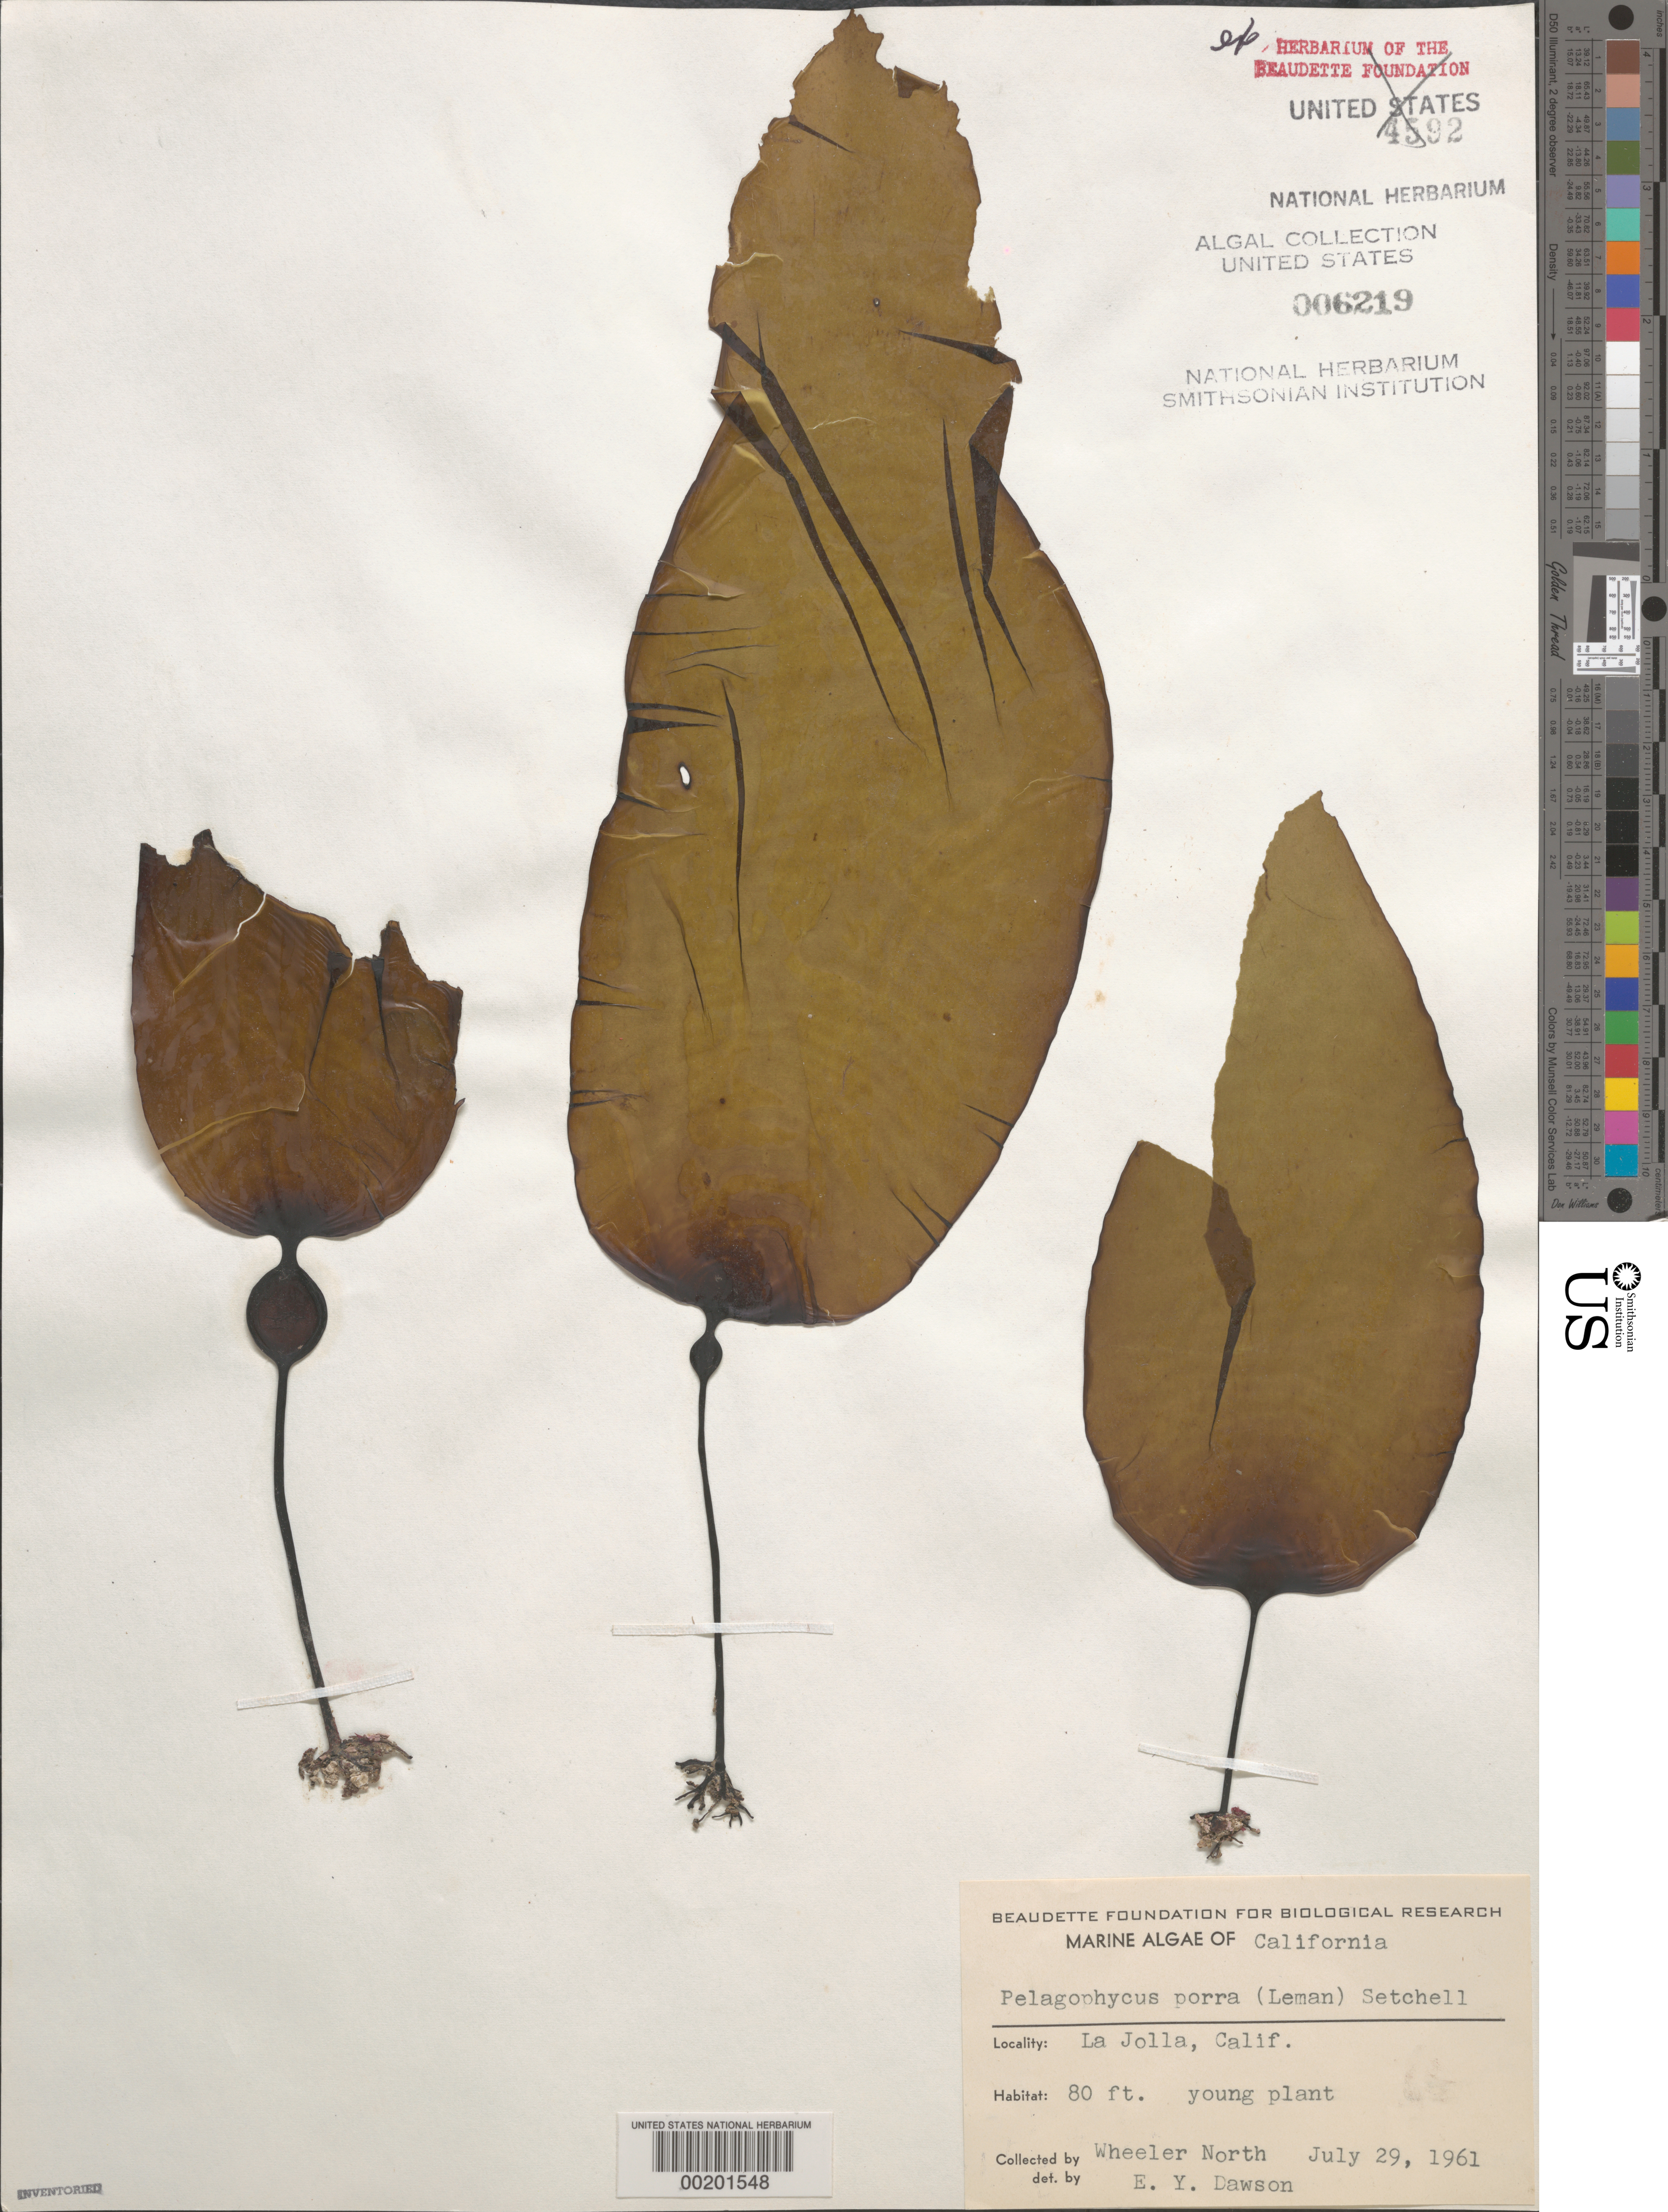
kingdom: Chromista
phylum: Ochrophyta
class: Phaeophyceae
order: Laminariales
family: Laminariaceae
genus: Pelagophycus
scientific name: Pelagophycus porra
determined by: Dawson, E. Y.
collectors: W. North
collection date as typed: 29 Jul 1961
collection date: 1961-07-29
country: United States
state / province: California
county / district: San Diego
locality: La Jolla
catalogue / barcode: US 6219